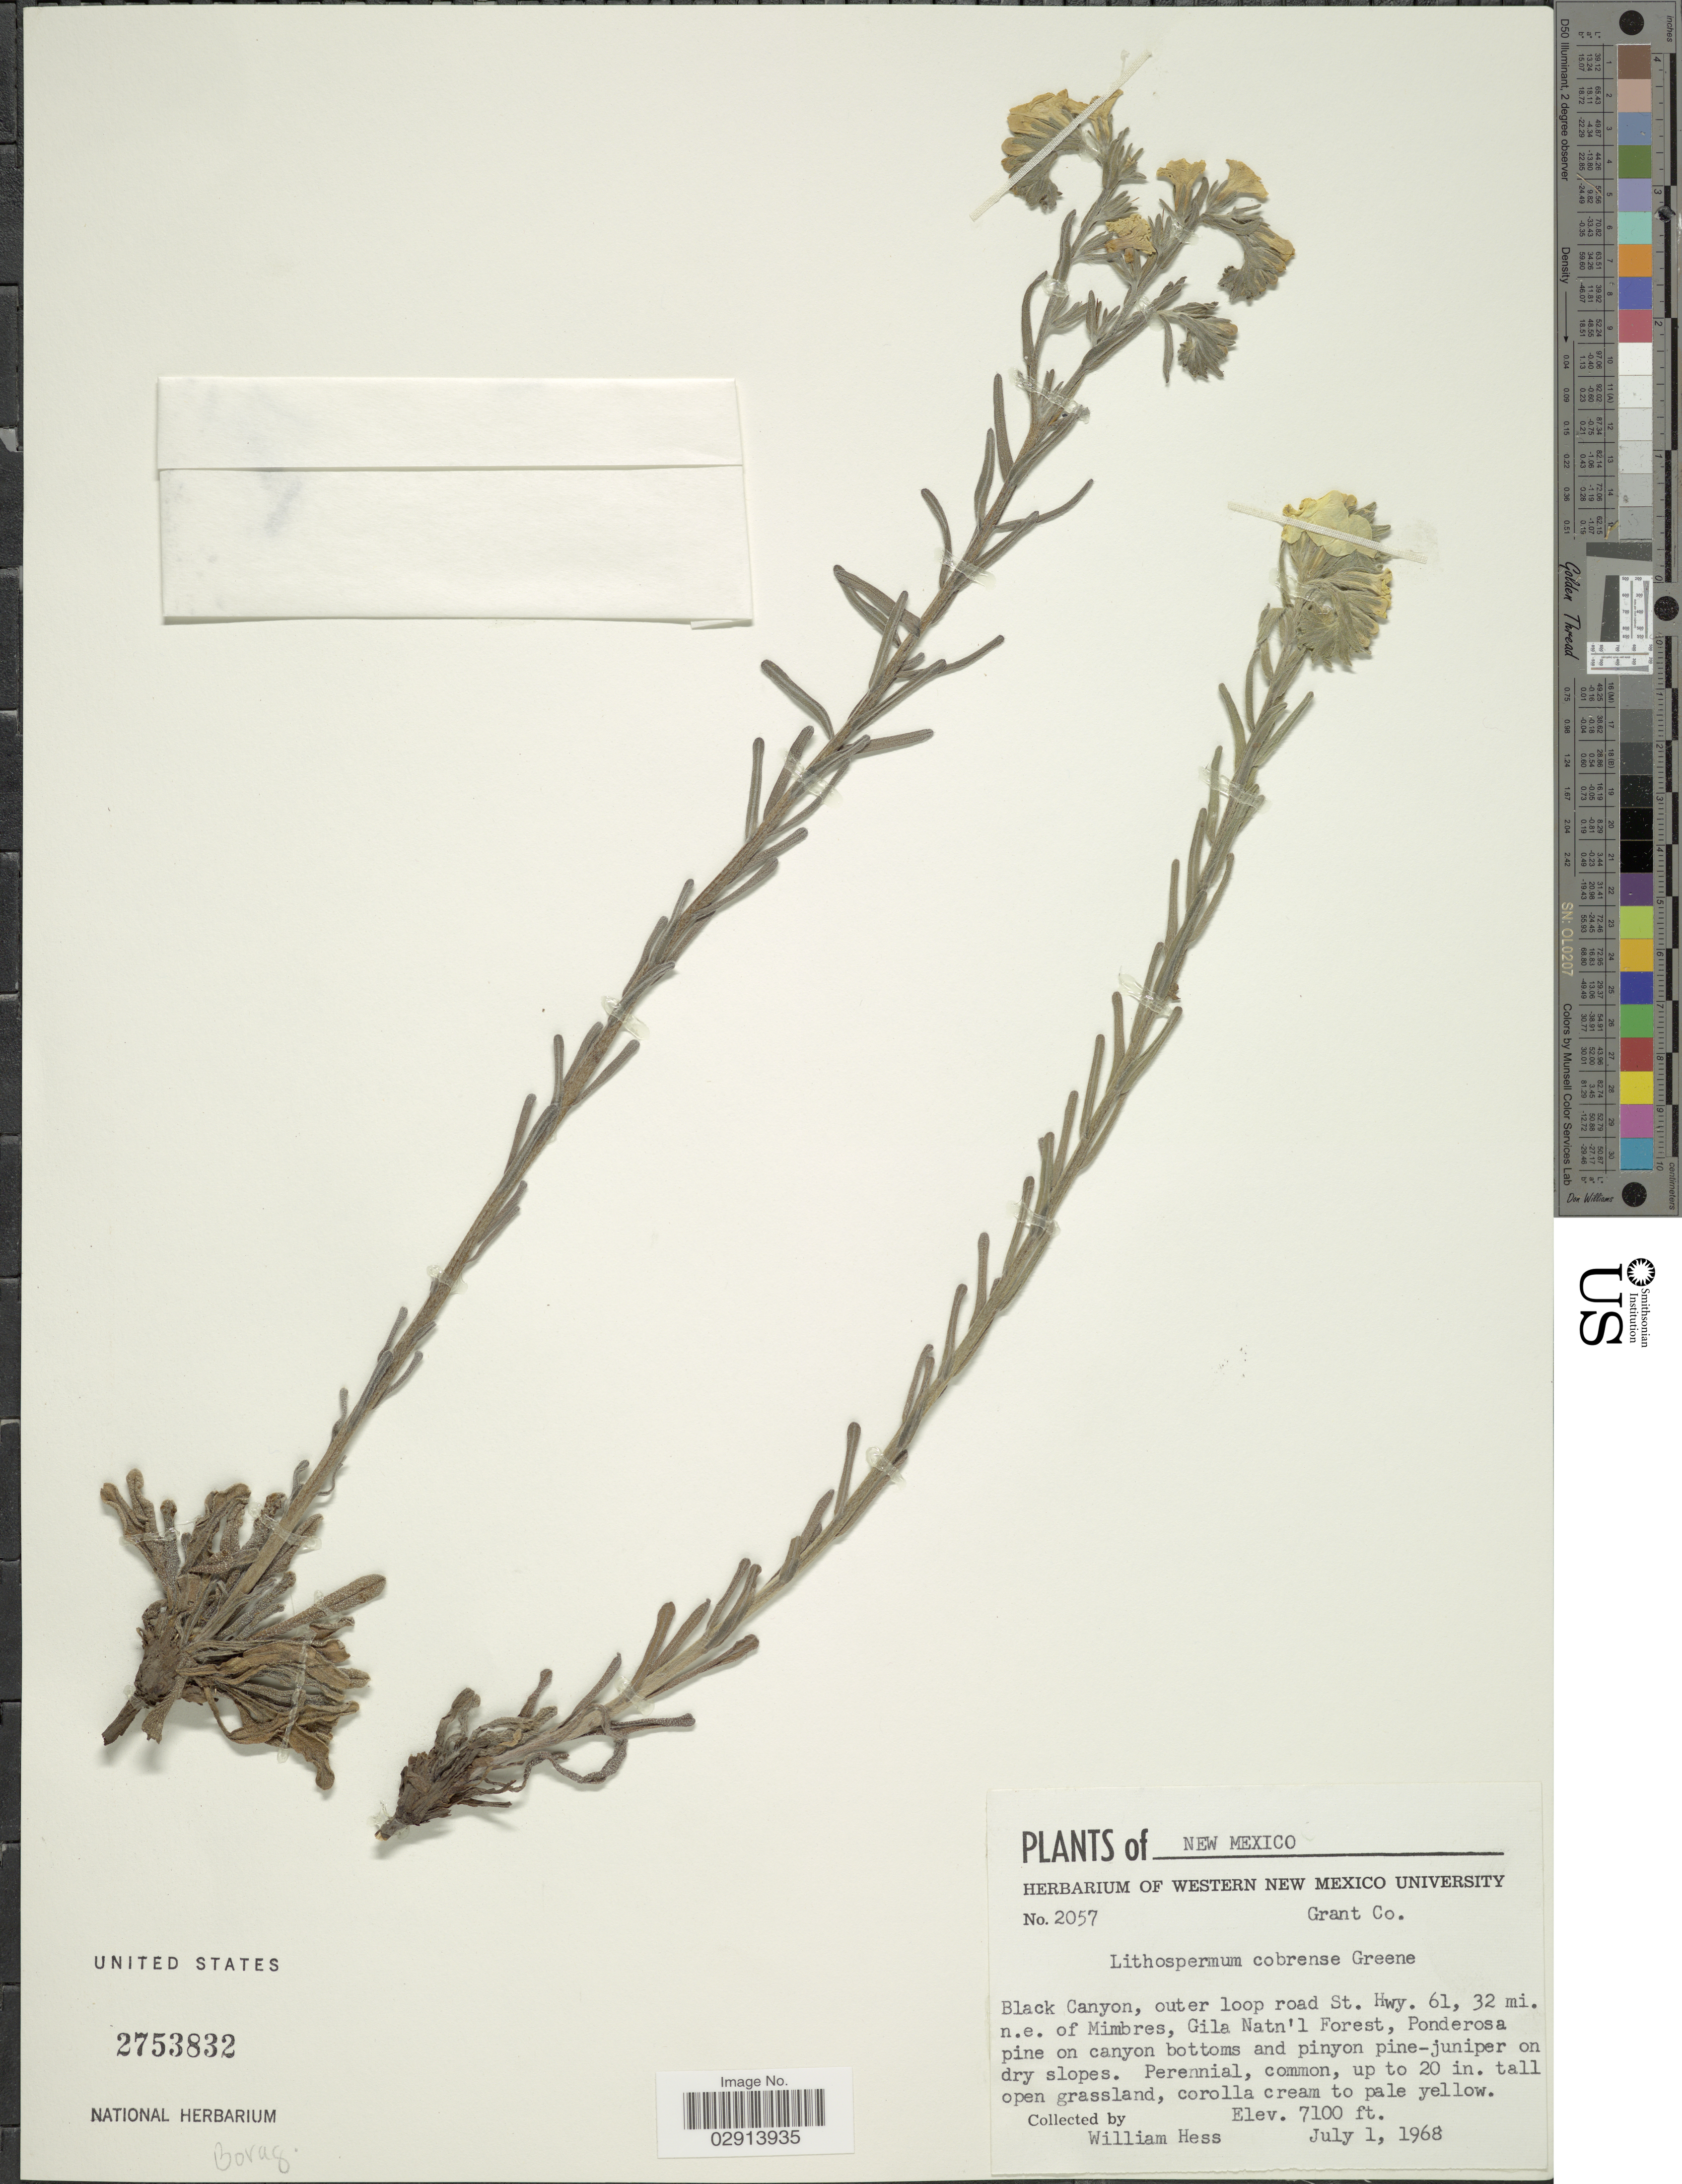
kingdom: Plantae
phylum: Tracheophyta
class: Magnoliopsida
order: Boraginales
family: Boraginaceae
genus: Lithospermum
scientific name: Lithospermum cobrense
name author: Greene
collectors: W. Hess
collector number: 2057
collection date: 1968-07-01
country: United States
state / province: New Mexico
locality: Black Canyon, outer loop road St. Hwy. 61, 32 mi. n.e. of Mimbres, Gila Natn'l Forest, Ponderosa pine on canyon bottoms and pinyon pine-juniper on dry slopes.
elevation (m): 2164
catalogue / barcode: US 2753832